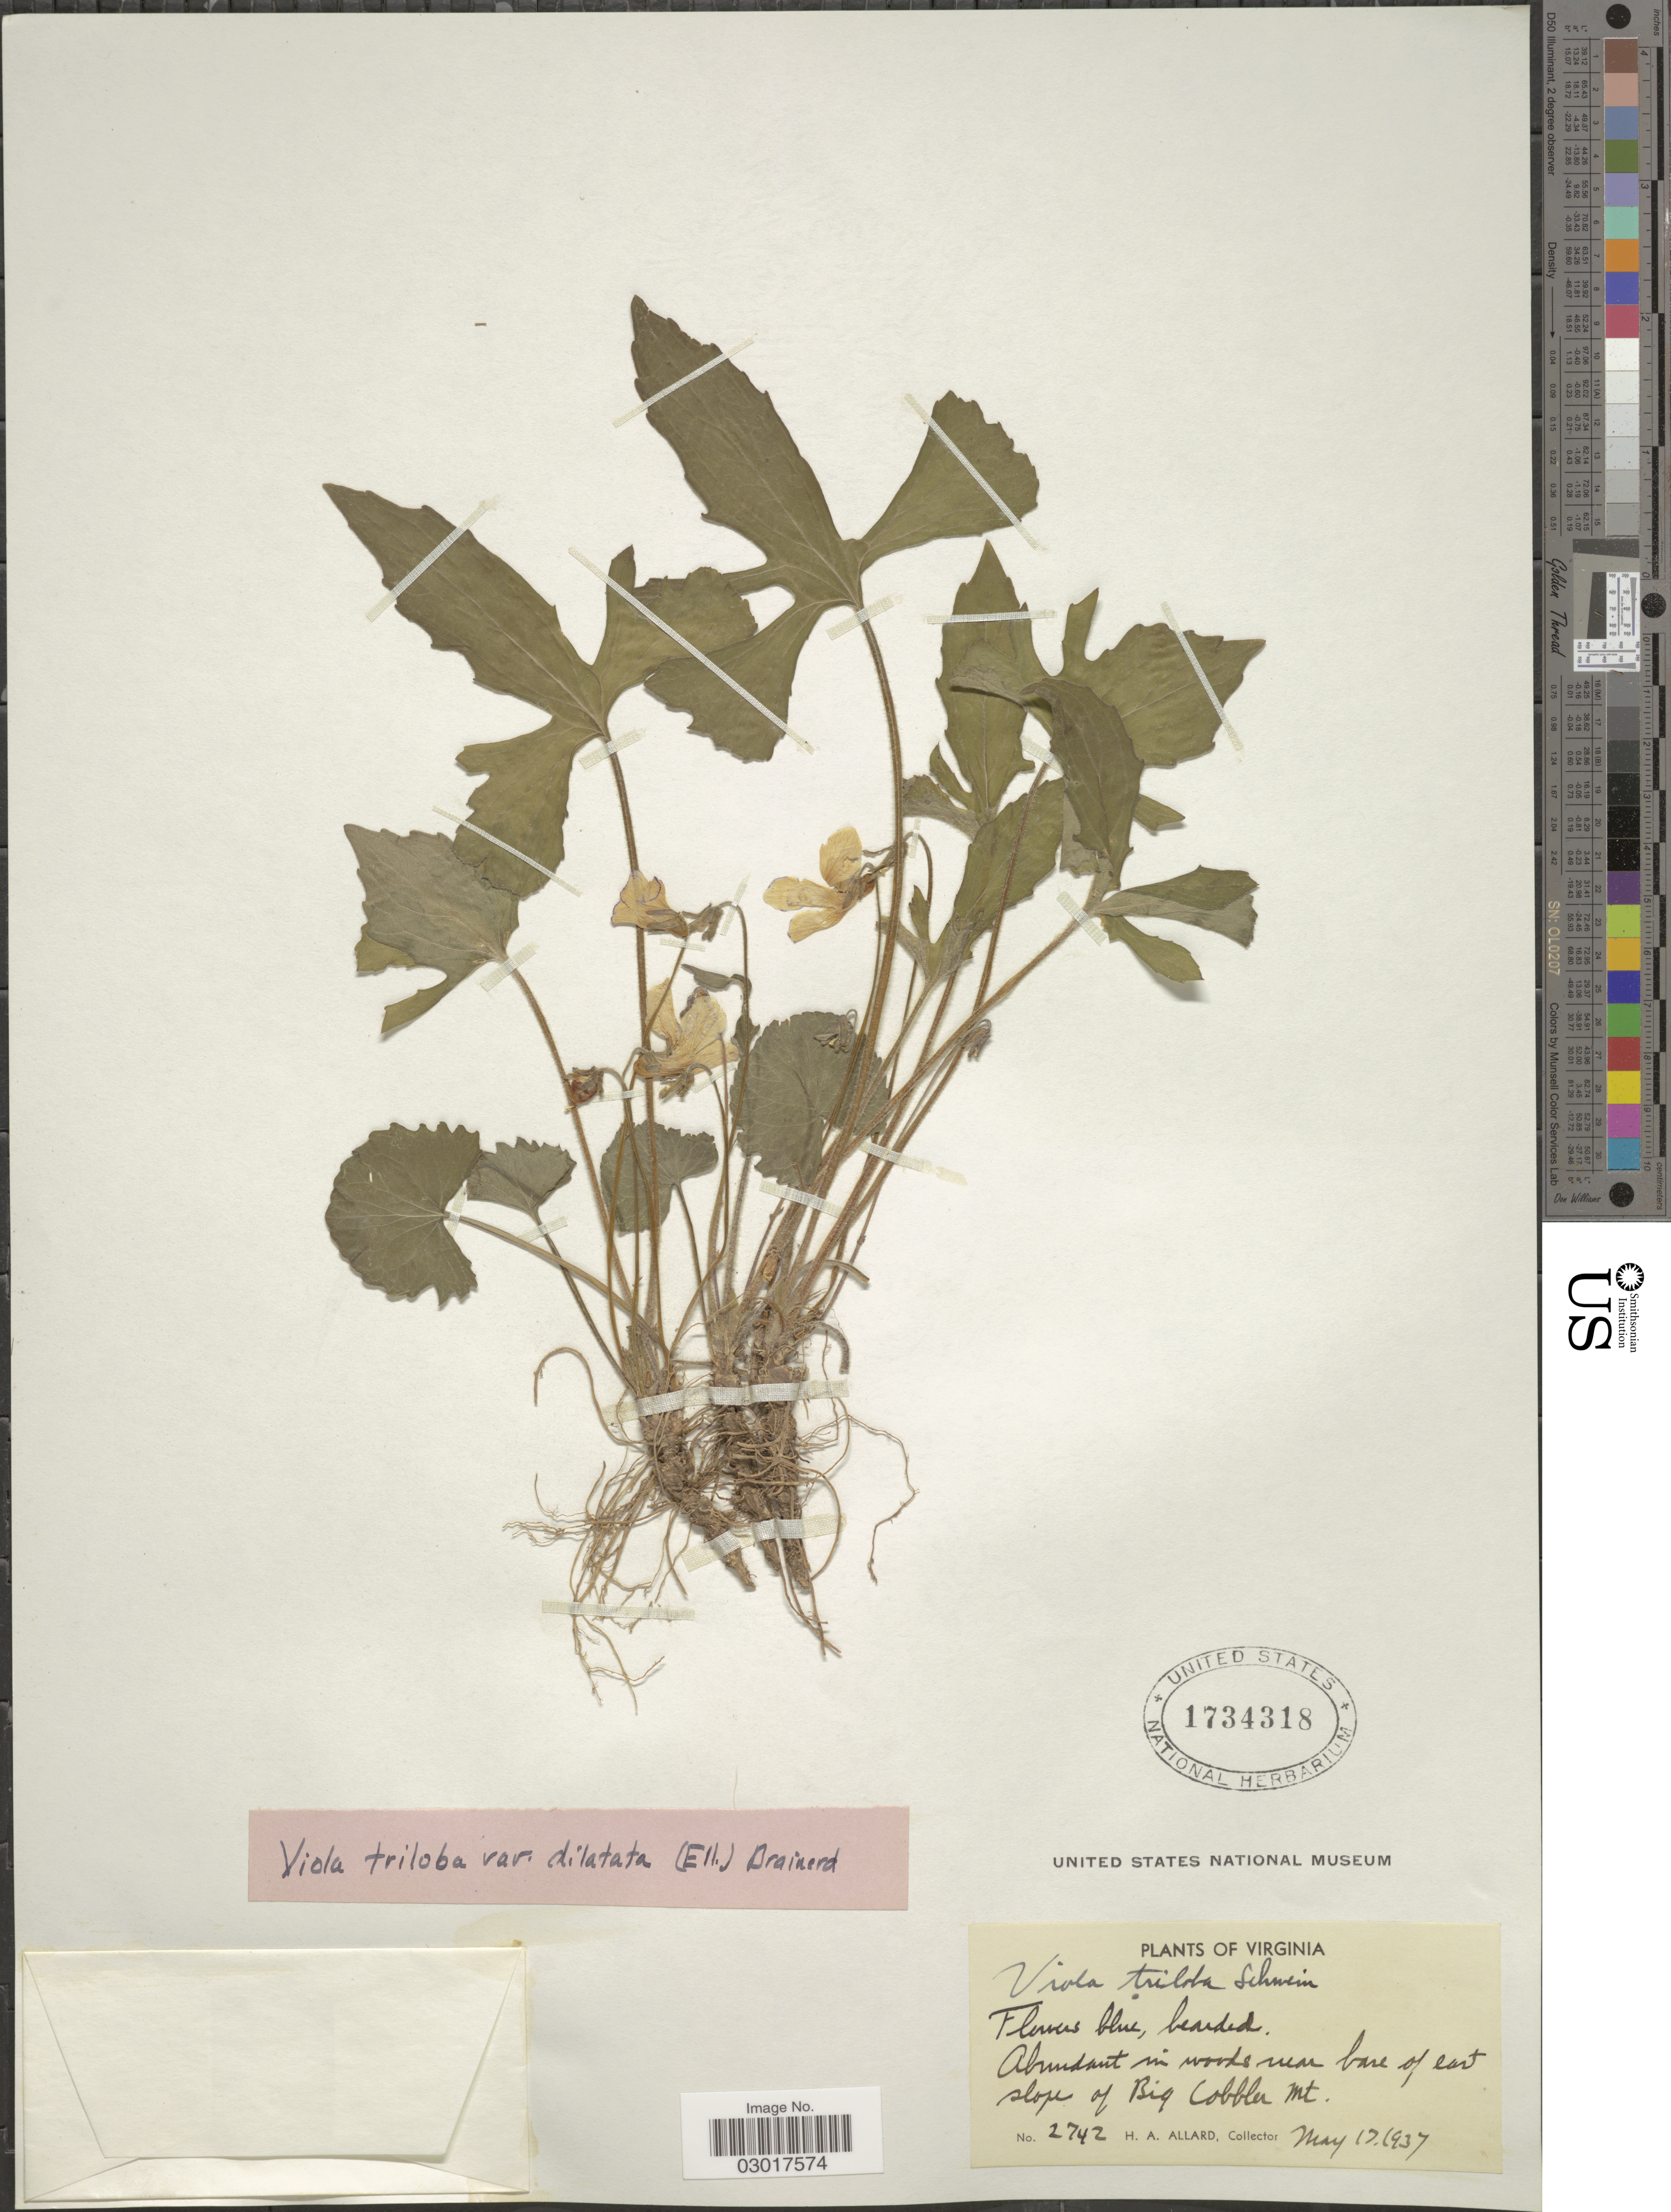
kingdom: Plantae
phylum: Tracheophyta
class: Magnoliopsida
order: Malpighiales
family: Violaceae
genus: Viola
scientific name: Viola triloba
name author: Schwein.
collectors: H. A. Allard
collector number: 2742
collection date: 1937-05-17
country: United States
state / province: Virginia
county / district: Fauquier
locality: Abundant in woods near bare of east slope of Big Cobbler Mt.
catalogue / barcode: US 1734318